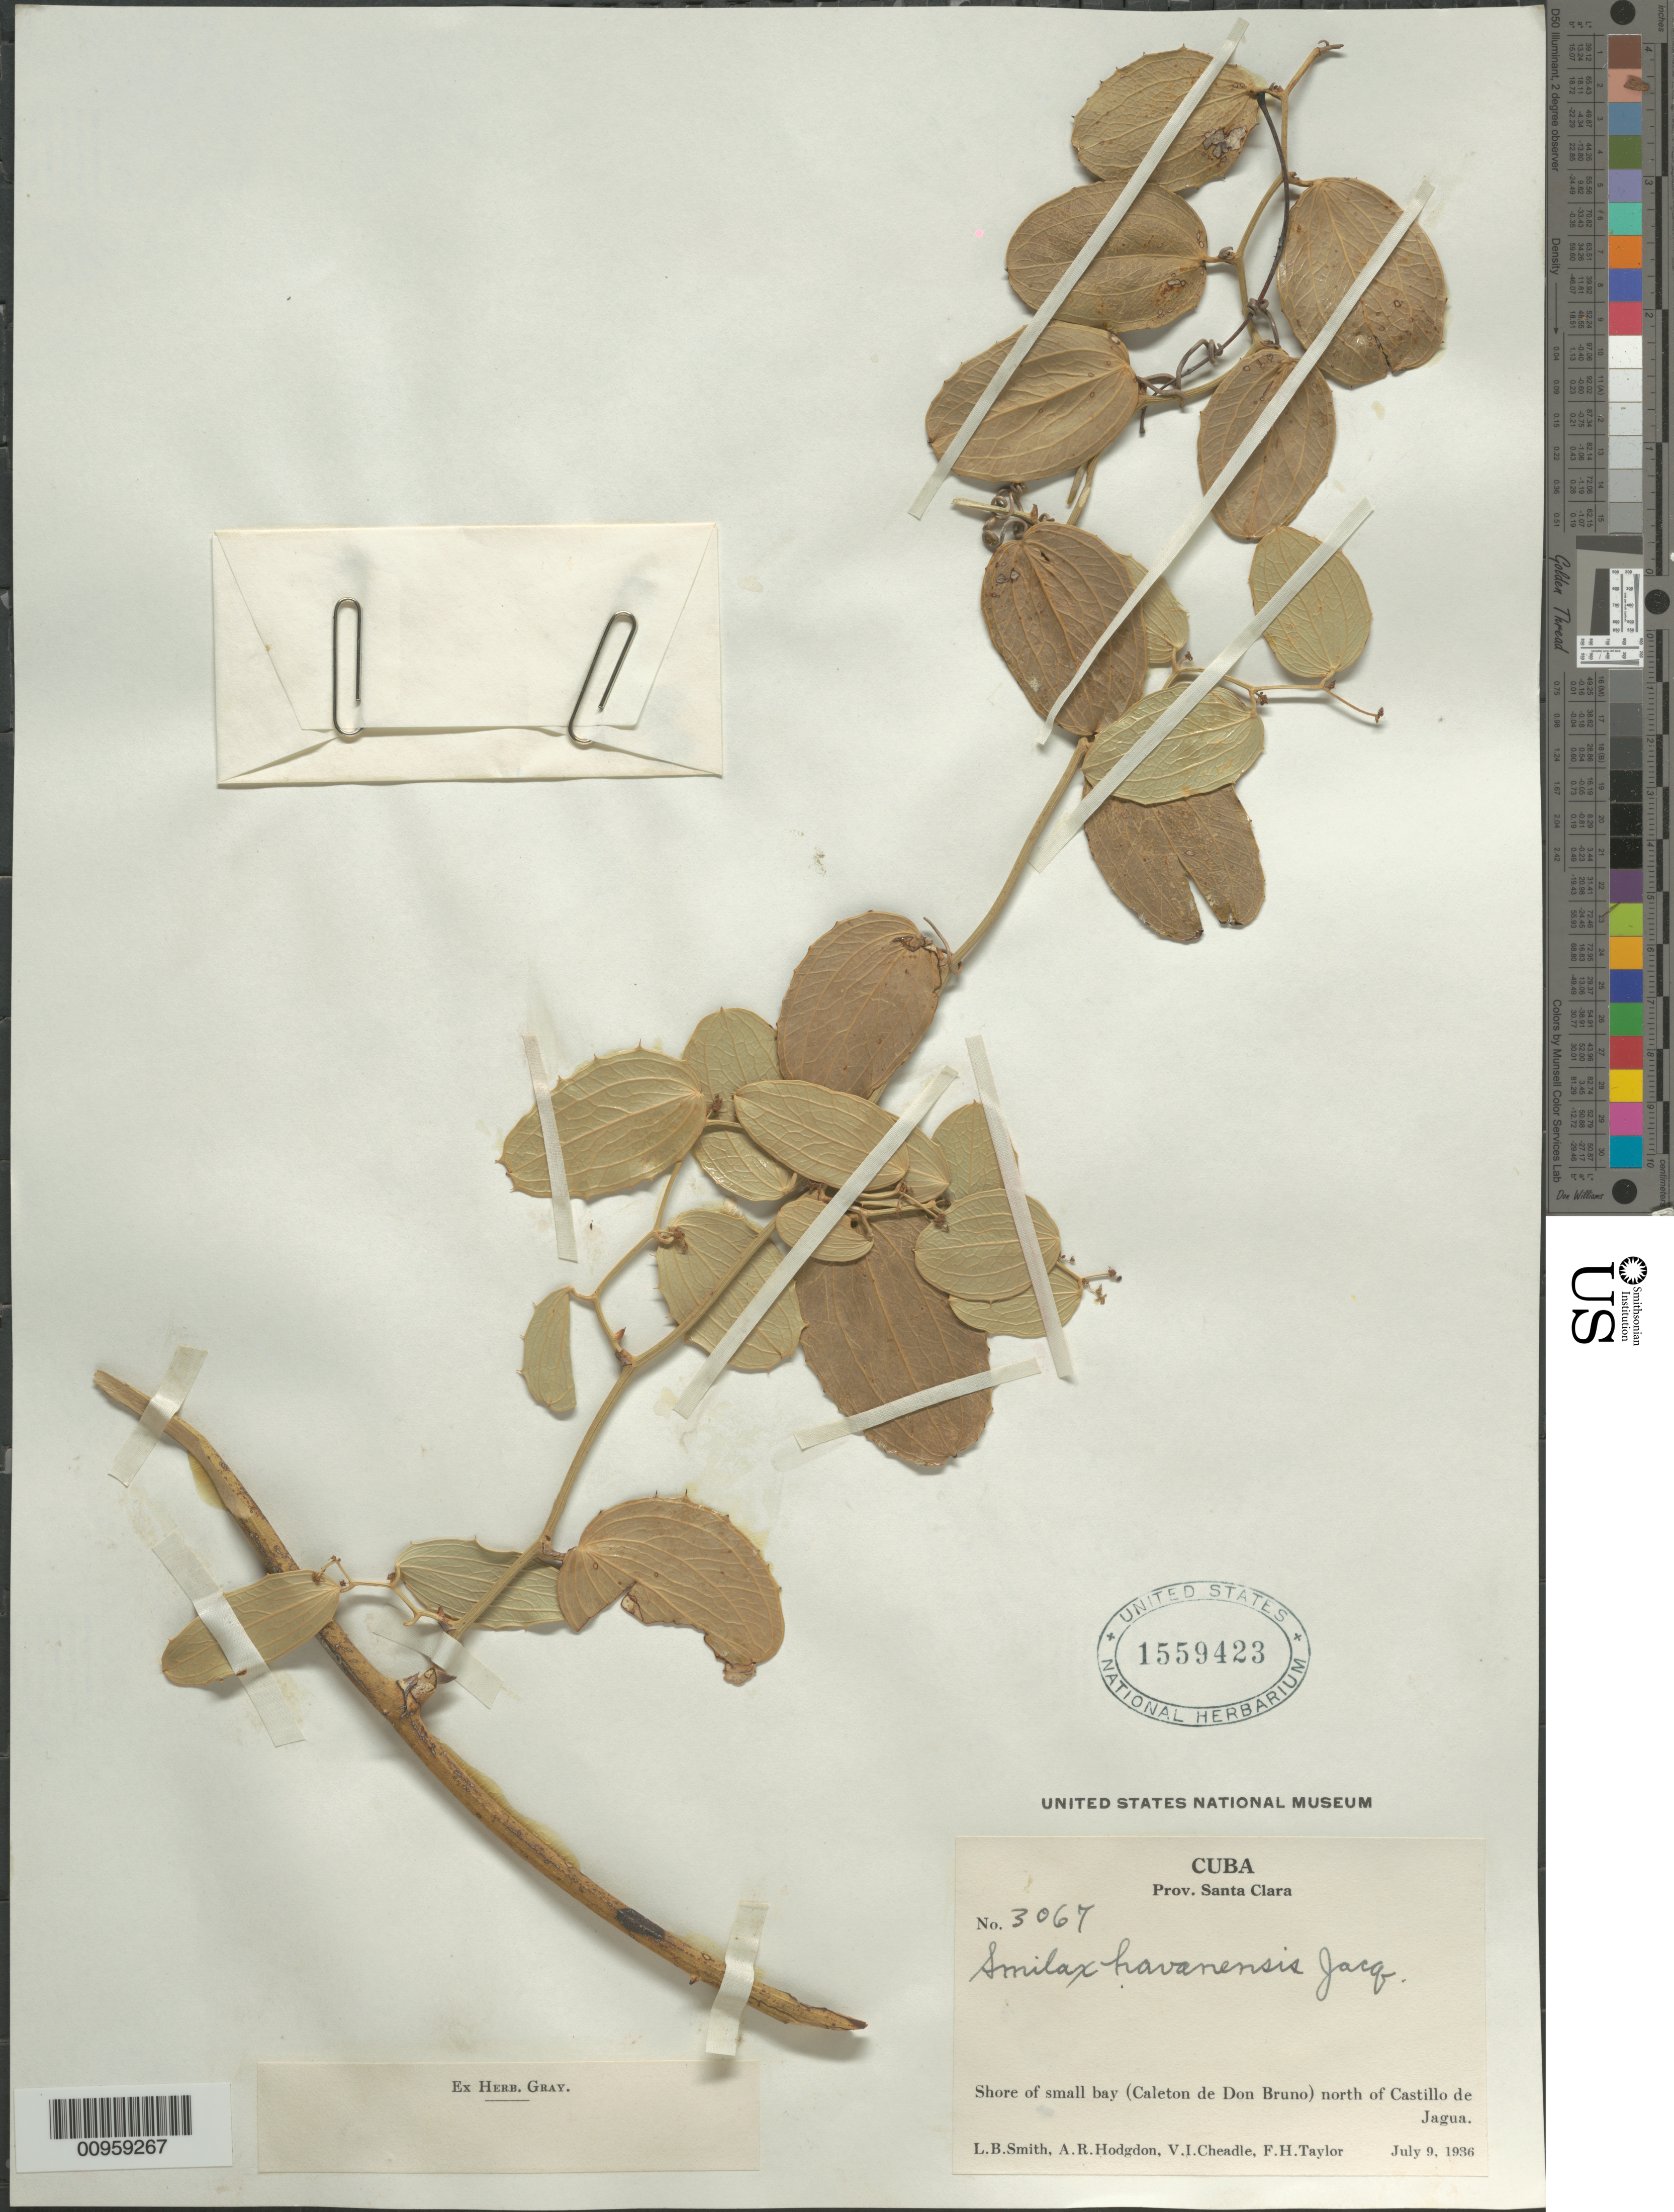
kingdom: Plantae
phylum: Tracheophyta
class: Liliopsida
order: Liliales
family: Smilacaceae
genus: Smilax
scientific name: Smilax havanensis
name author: Jacq.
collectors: L. Smith, A. R. Hodgdon, V. I. Cheadle & F. H. Taylor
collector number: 3067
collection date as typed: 09 Jul 1936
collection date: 1936-07-09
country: Cuba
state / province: Las Villas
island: Cuba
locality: Caleton de Don Bruno (a small bay), N of Castillo de Jagua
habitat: Shore of small bay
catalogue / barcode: US 1559423